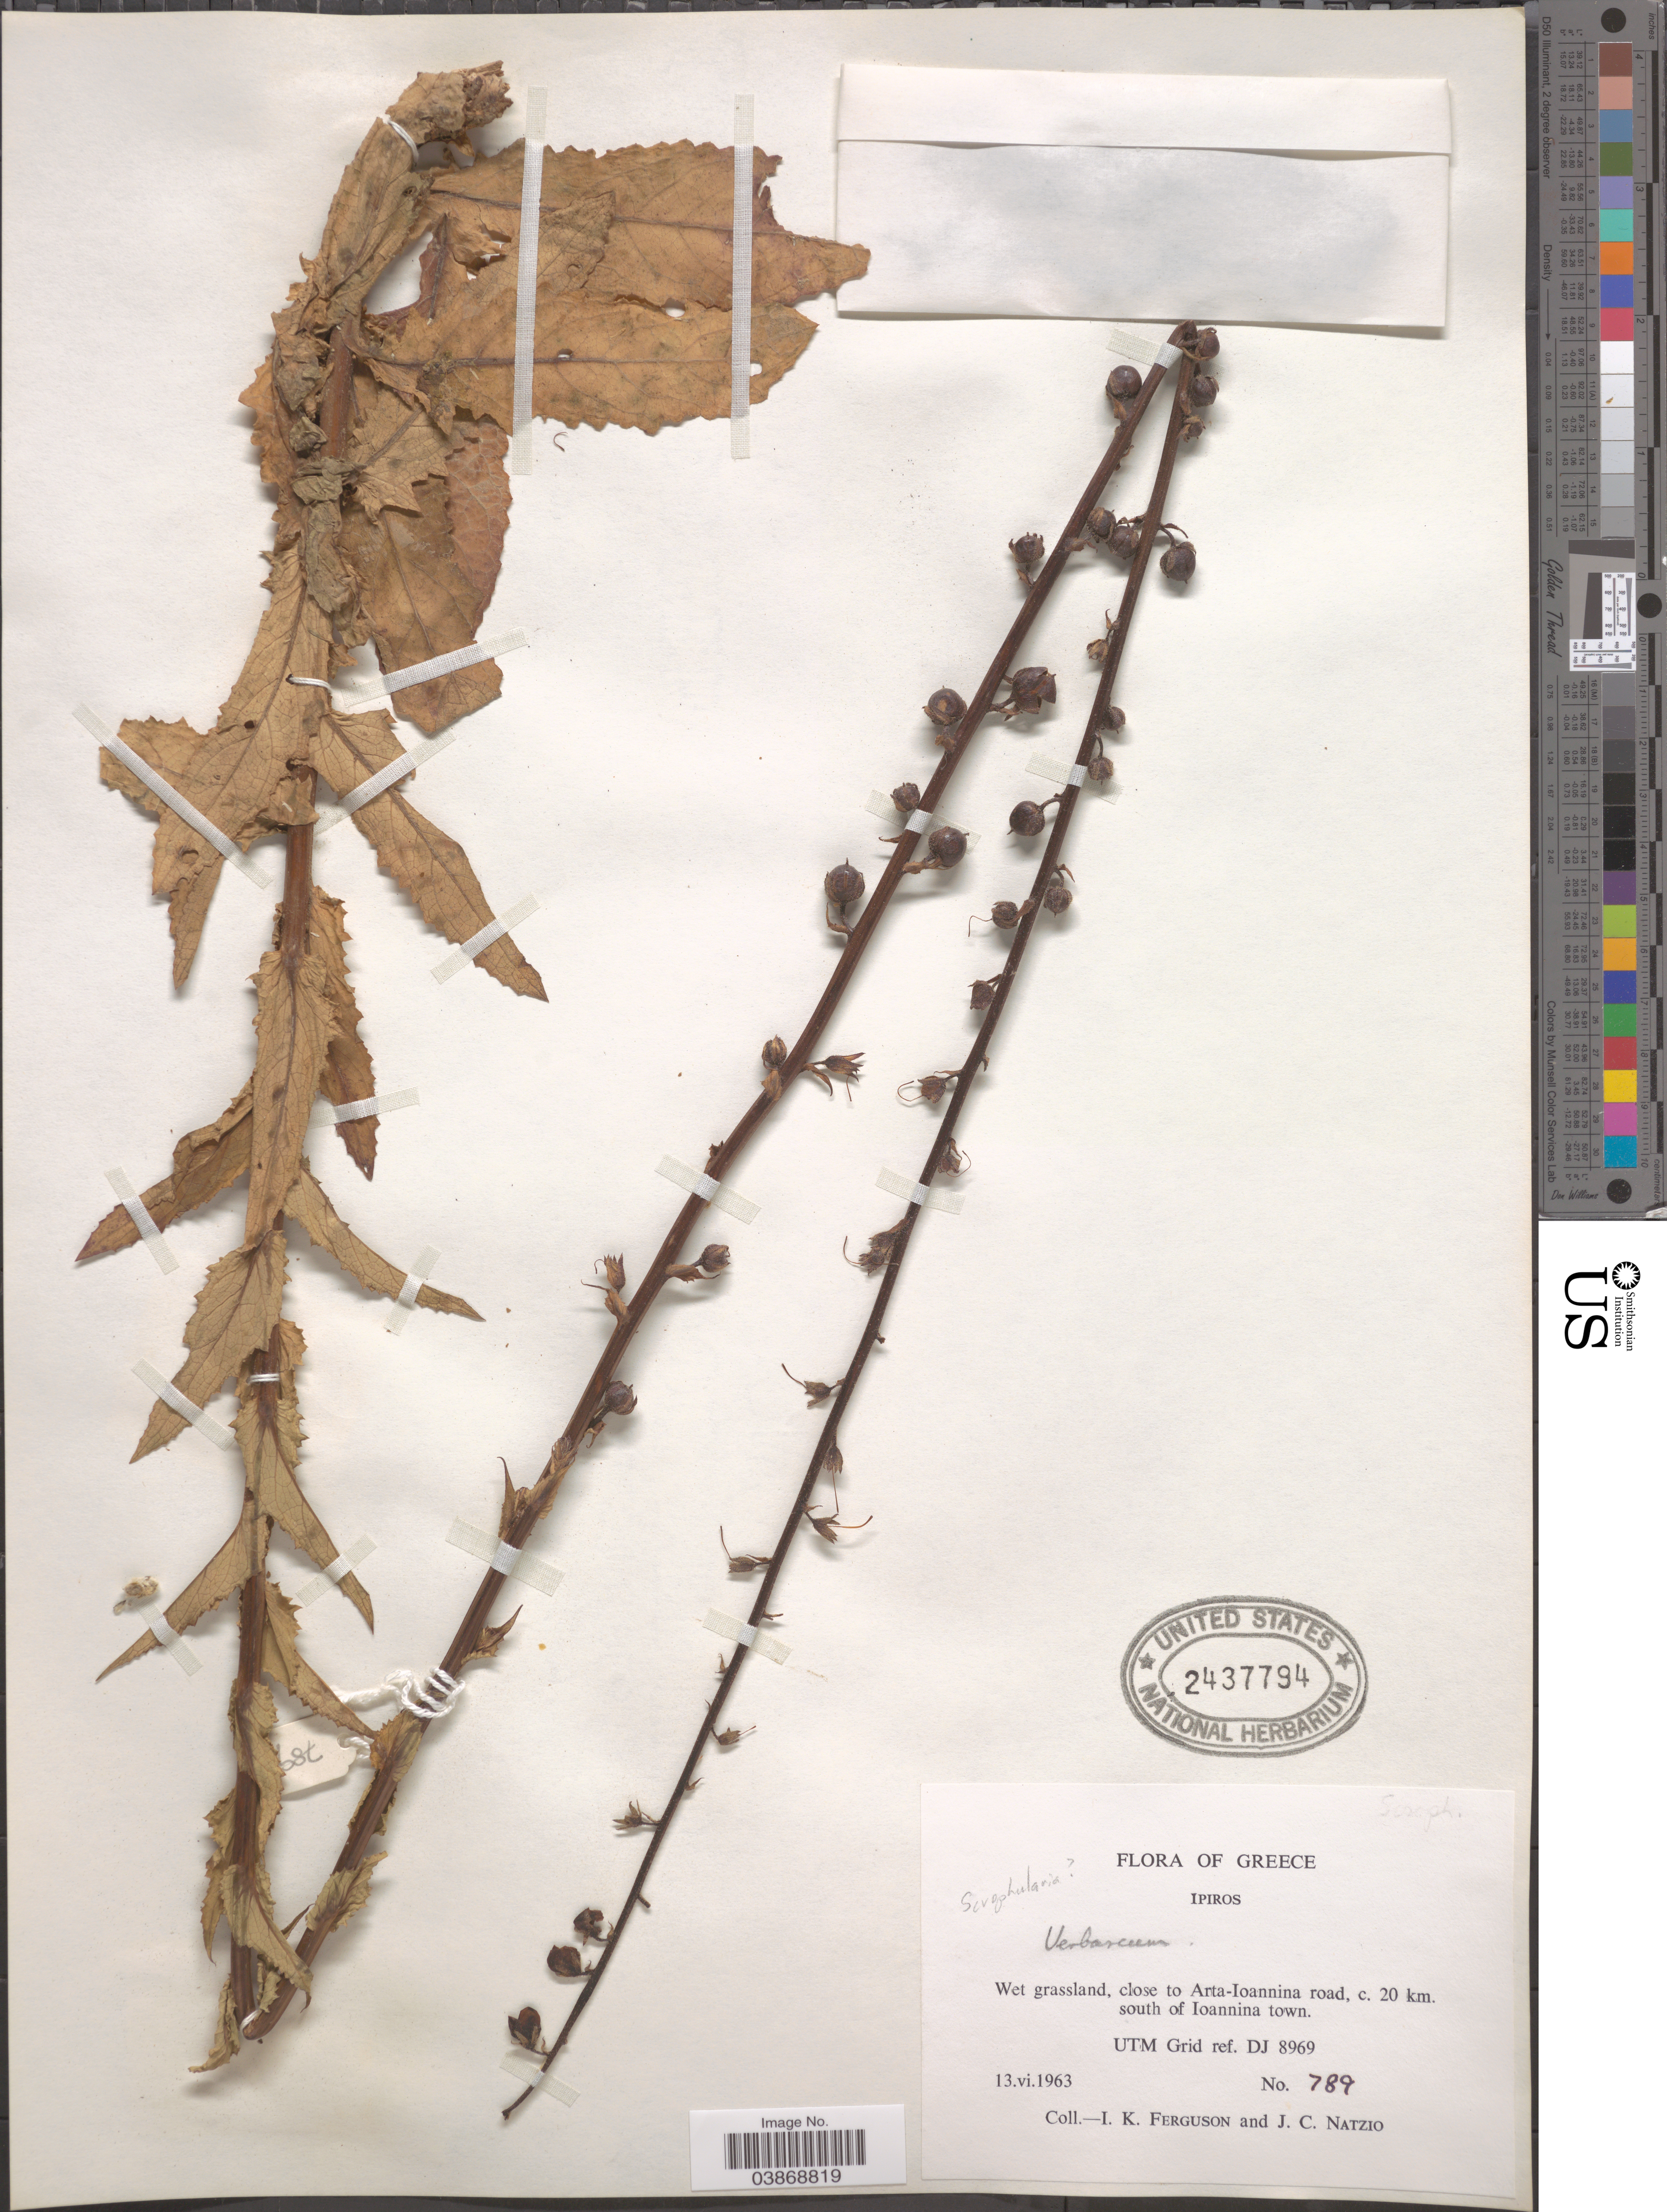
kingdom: Plantae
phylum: Tracheophyta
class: Magnoliopsida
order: Lamiales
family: Scrophulariaceae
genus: Verbascum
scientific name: Verbascum sp.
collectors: I. K. Ferguson & J. Natzio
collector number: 789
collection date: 1963-06-13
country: Greece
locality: Ipiros. Wet grassland, close to Arta-Ioannina road, c. 20 km. south of Ioannina town. UTM Grid ref. DJ 8969.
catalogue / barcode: US 2437794